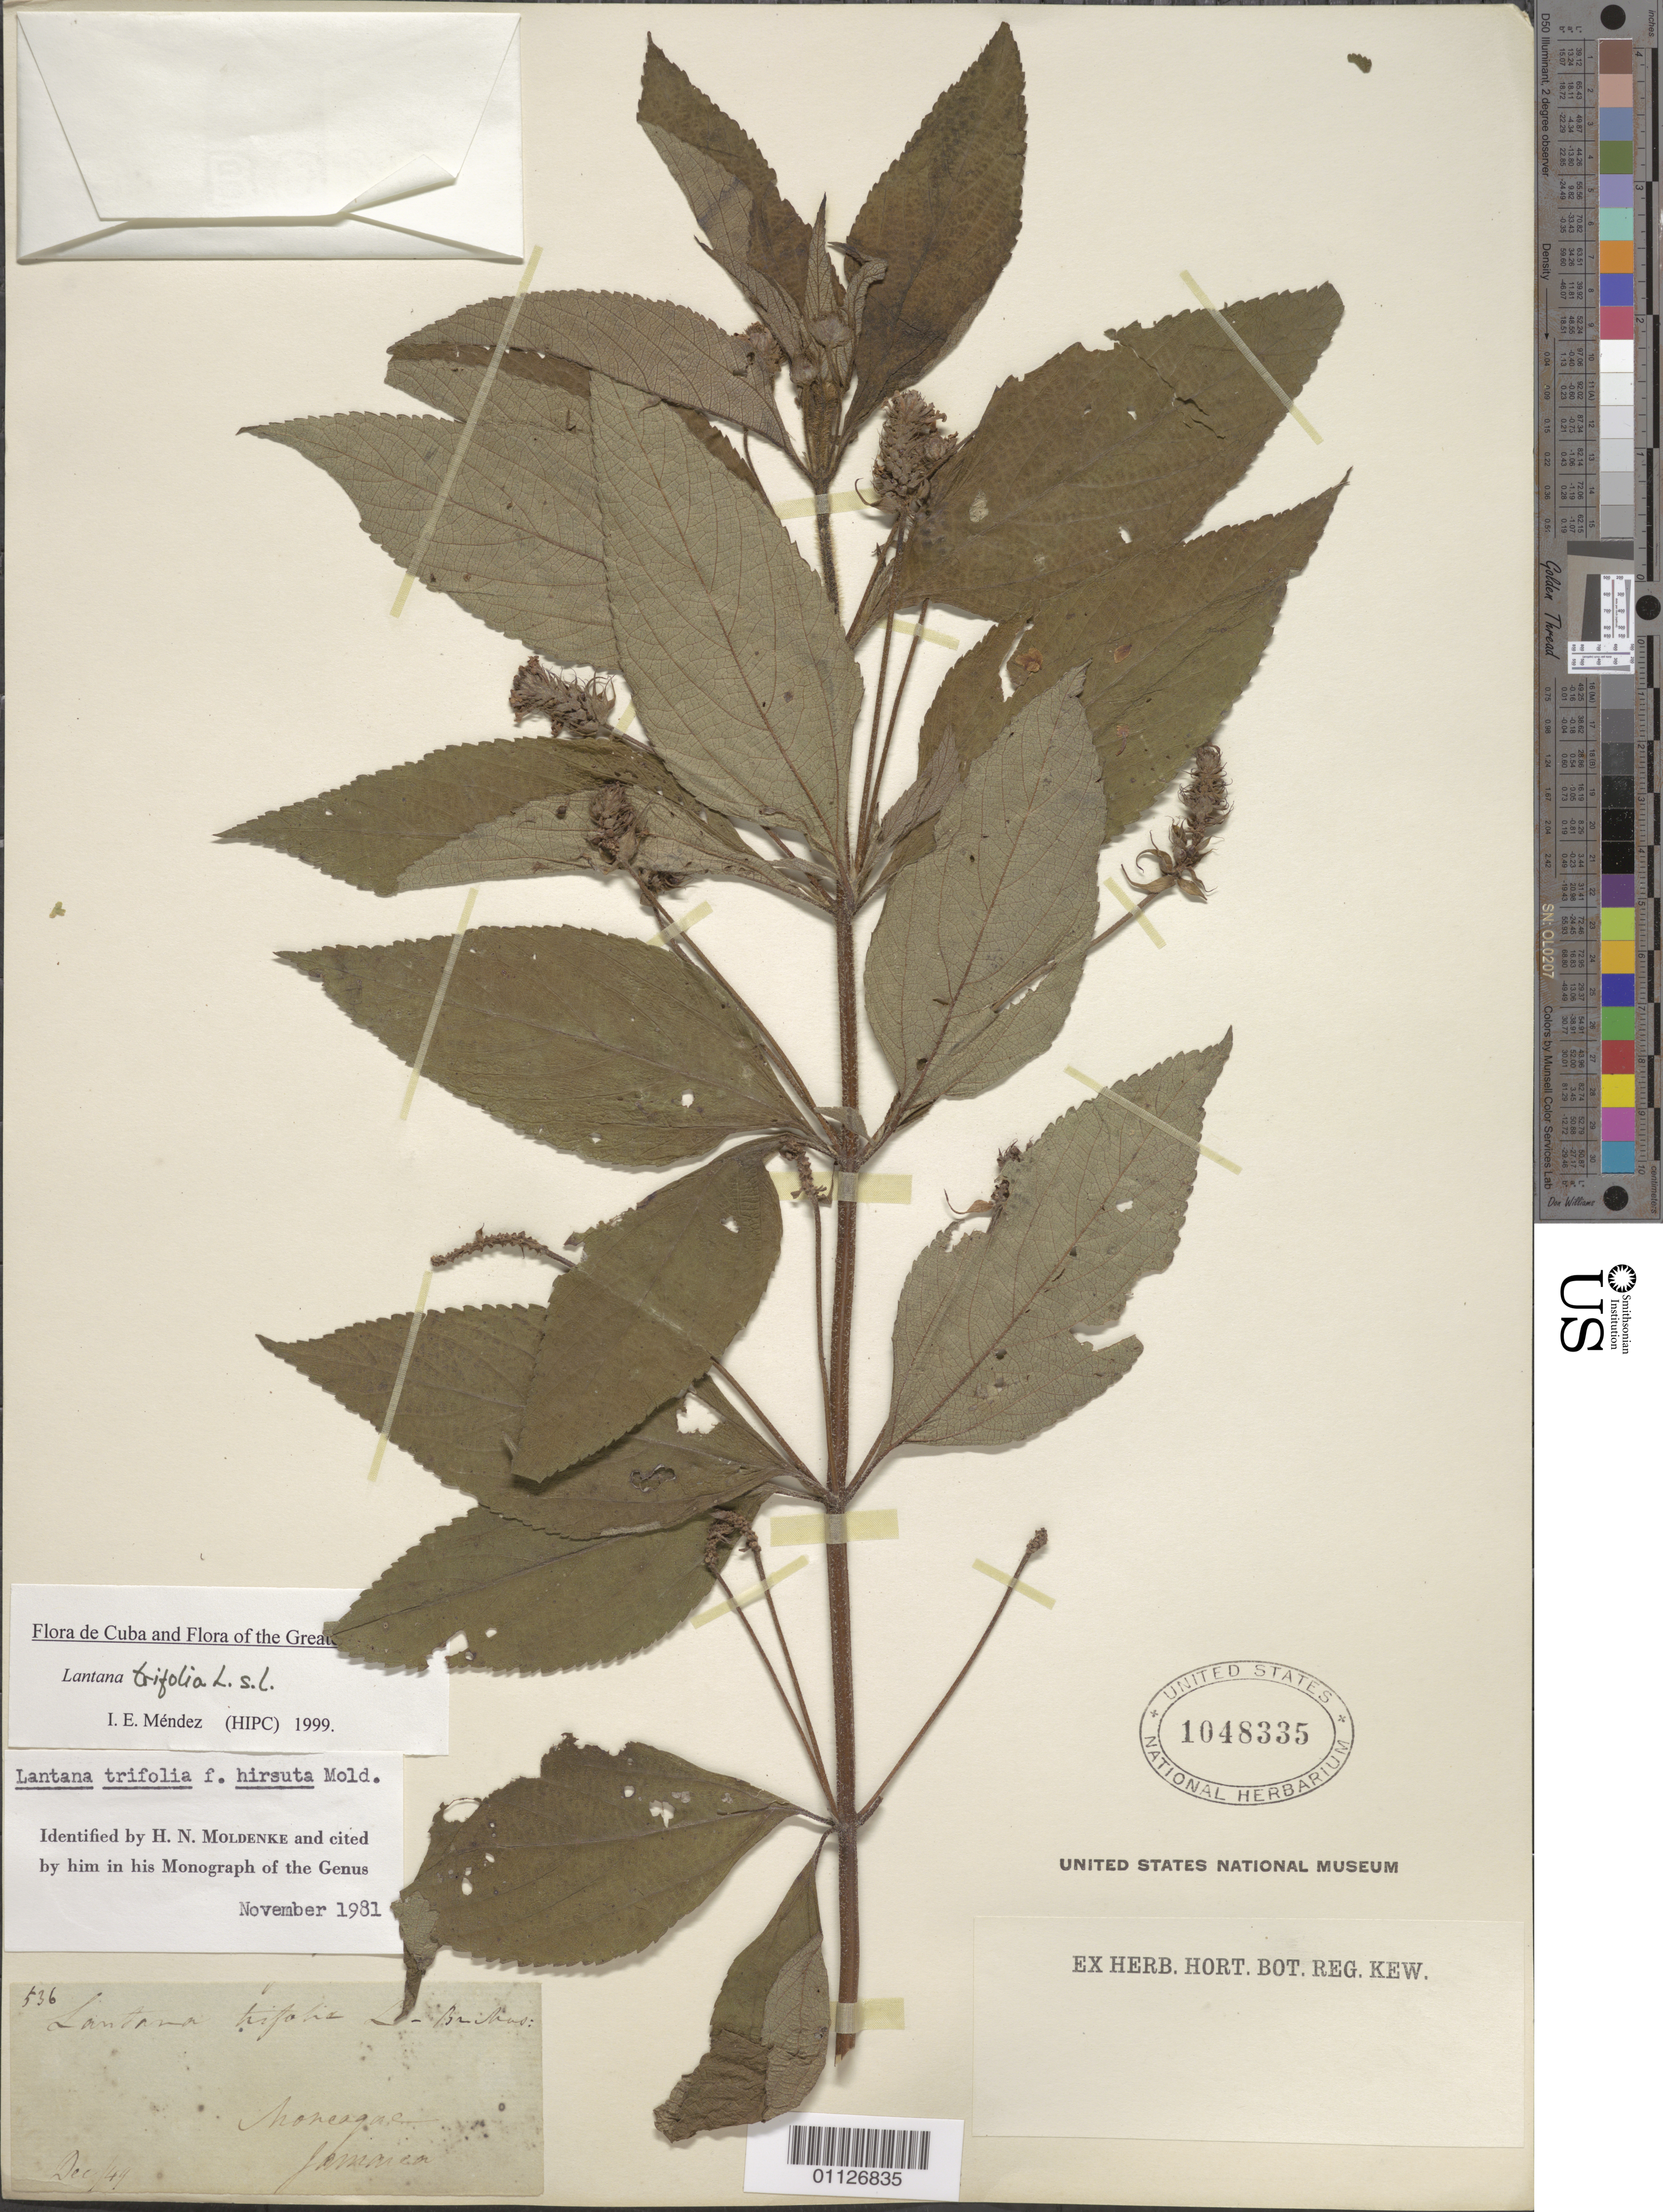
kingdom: Plantae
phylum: Tracheophyta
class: Magnoliopsida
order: Lamiales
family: Verbenaceae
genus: Lantana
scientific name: Lantana trifolia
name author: L.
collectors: ex herb. Hort. Reg. Kew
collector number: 536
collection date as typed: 01 Dec 1849 to 31 Dec 1849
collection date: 1849-12-01/1849-12-31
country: Jamaica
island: Jamaica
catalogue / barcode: US 1048335